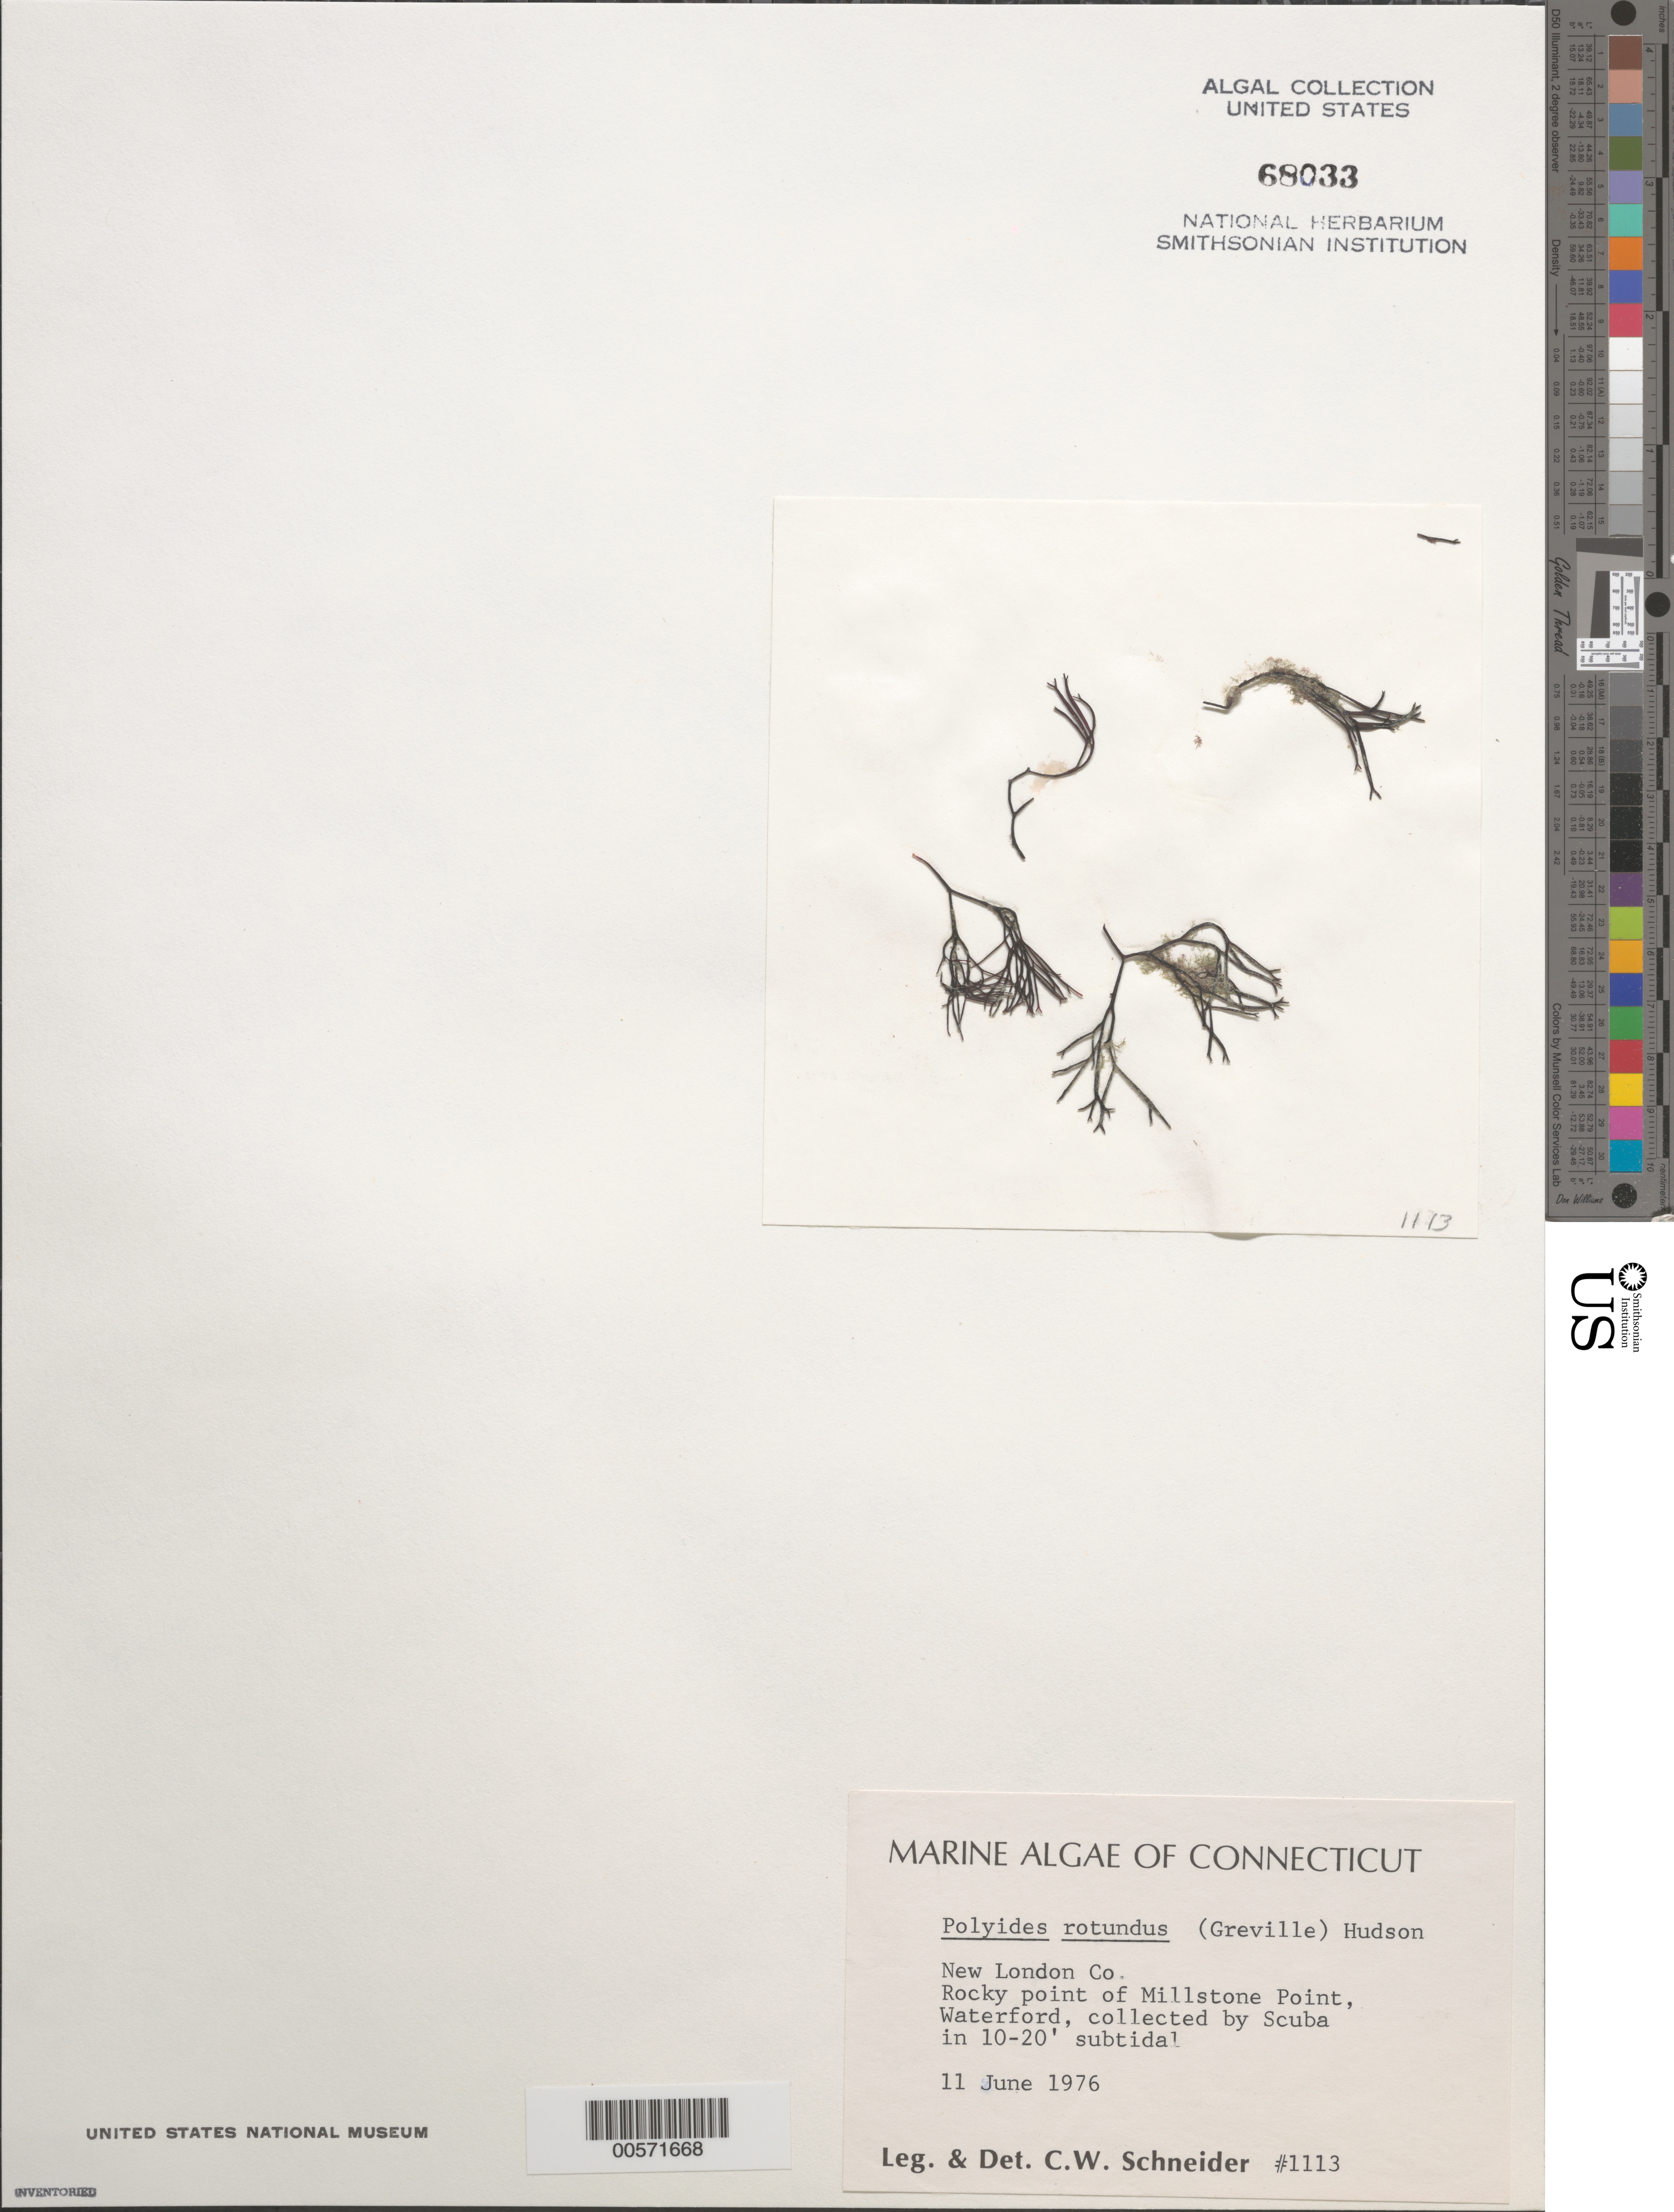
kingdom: Plantae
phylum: Rhodophyta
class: Florideophyceae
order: Gigartinales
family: Polyidaceae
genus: Polyides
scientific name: Polyides rotunda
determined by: Schneider, C. W.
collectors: C. W. Schneider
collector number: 1113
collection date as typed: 11 Jun 1976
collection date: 1976-06-11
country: United States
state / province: Connecticut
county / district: New London County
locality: Millstone Point, Waterford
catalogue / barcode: US 68033